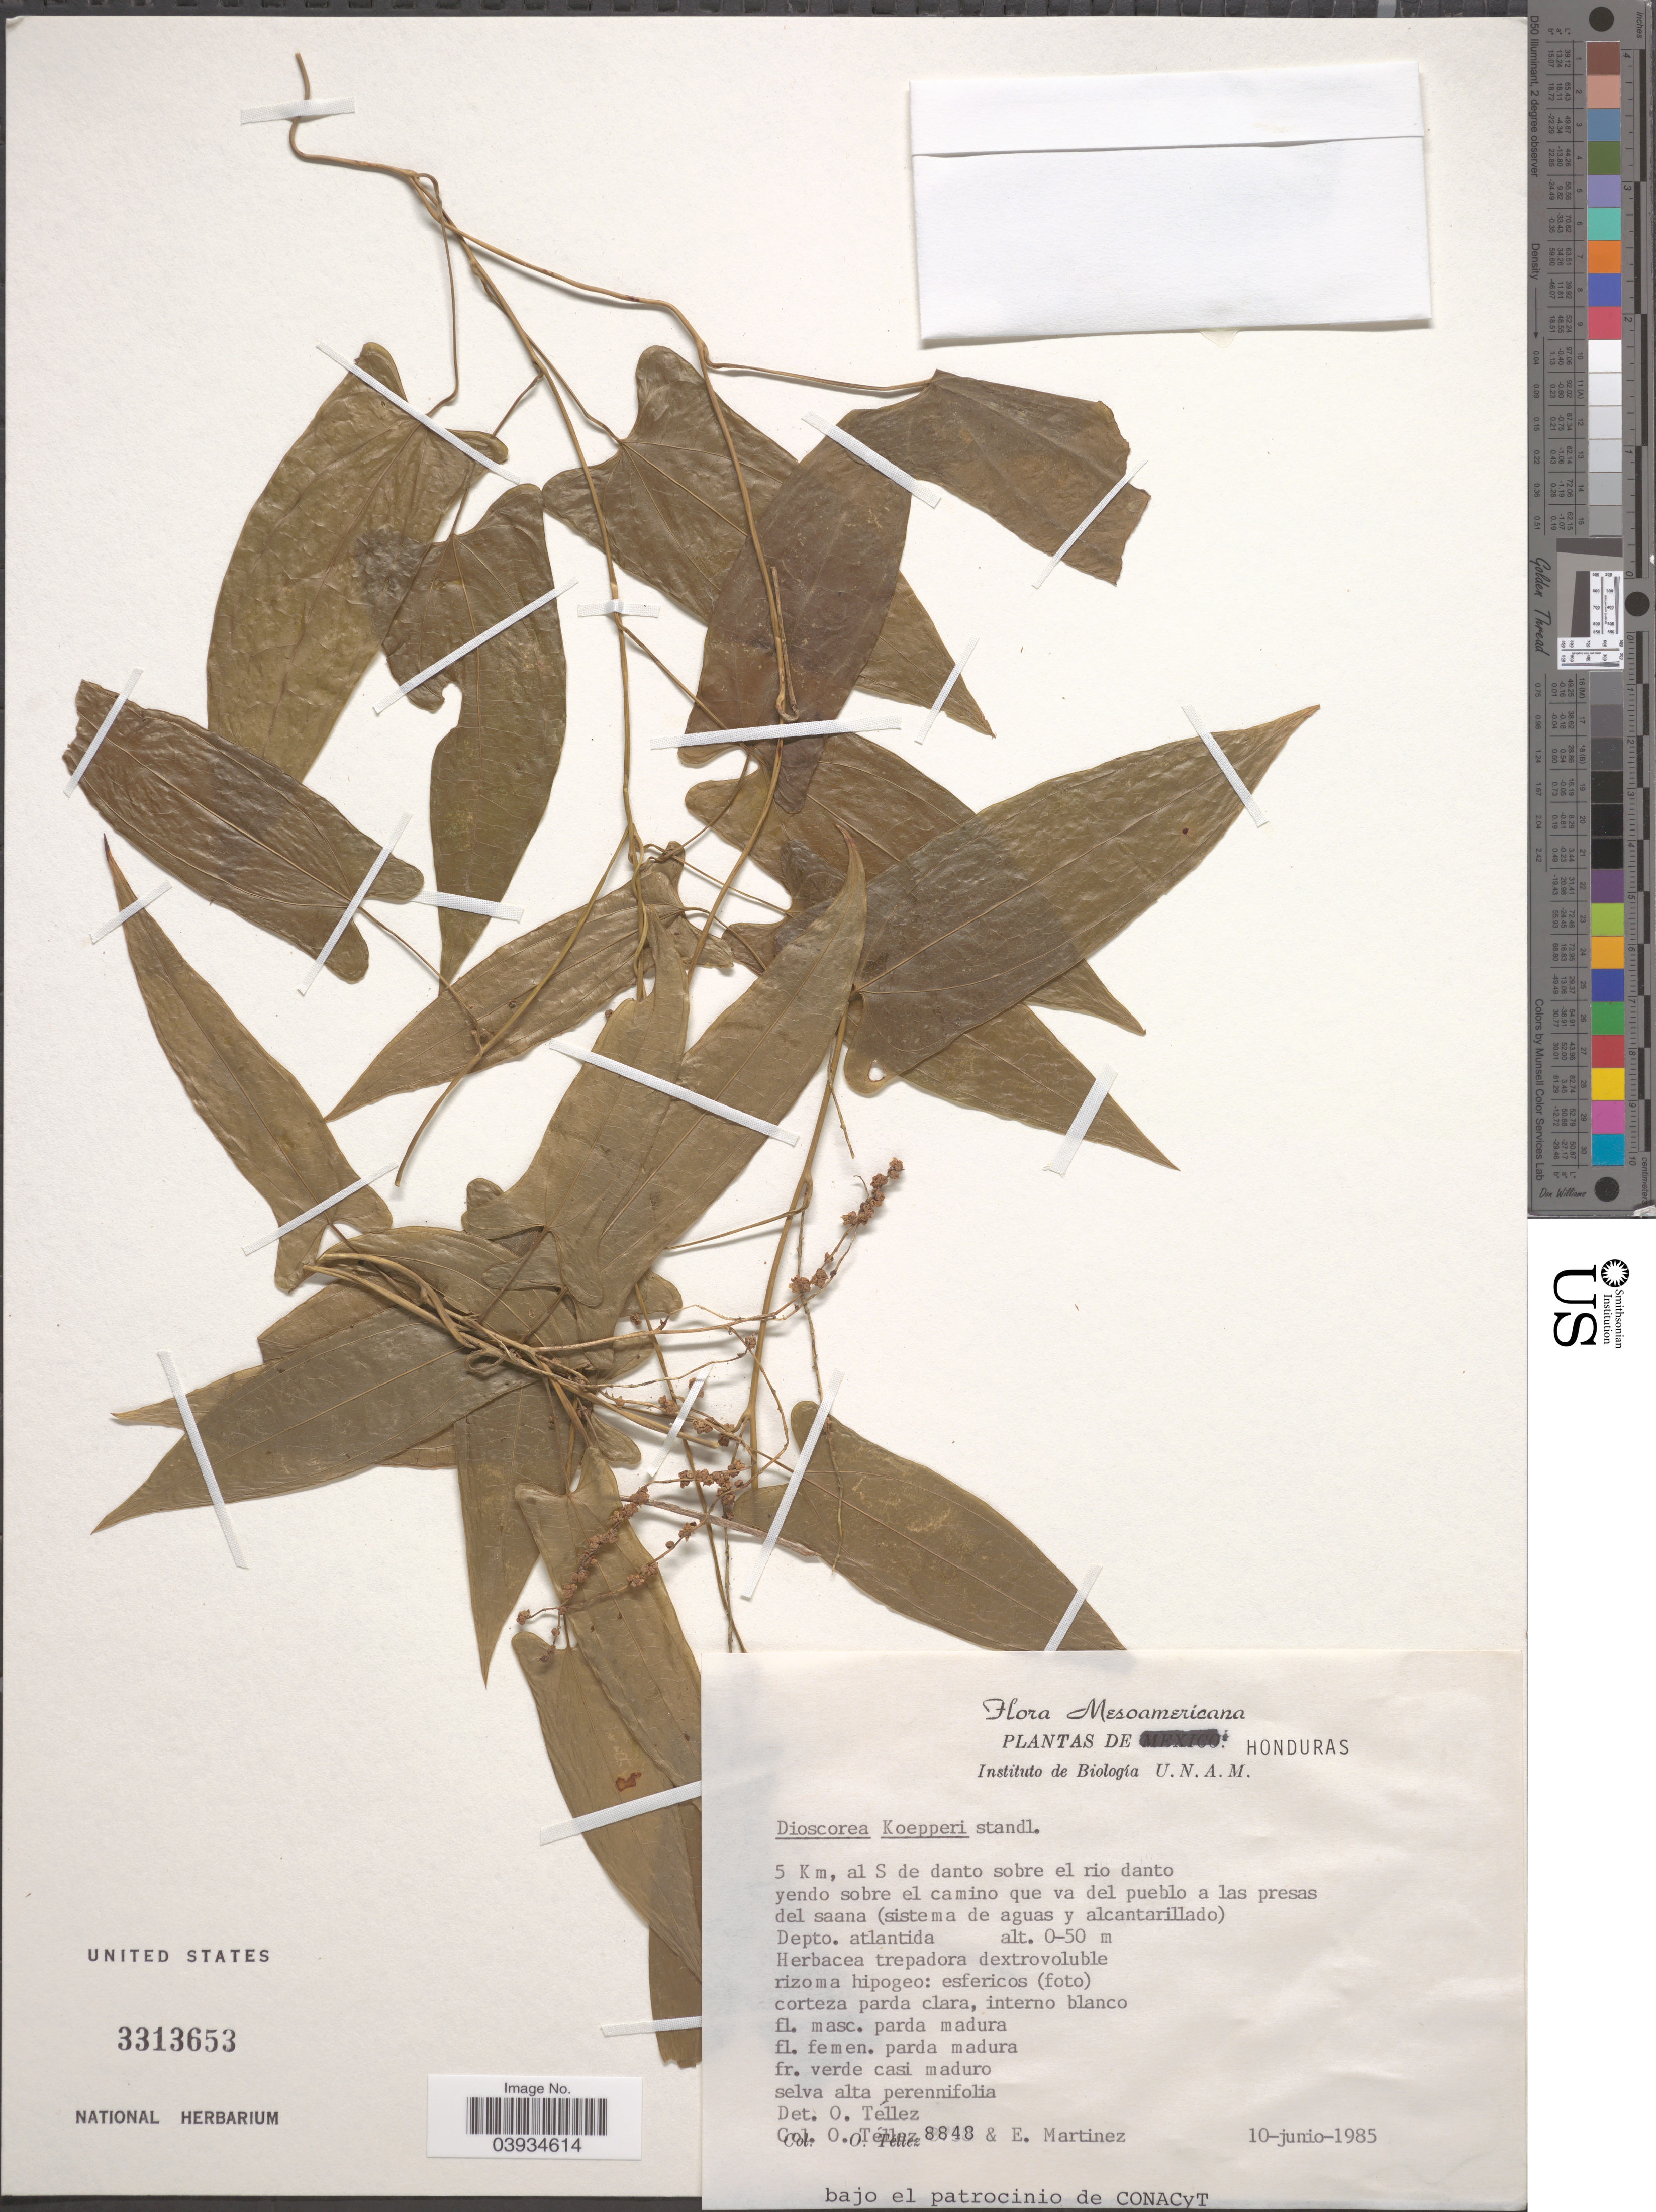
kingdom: Plantae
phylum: Tracheophyta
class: Liliopsida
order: Dioscoreales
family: Dioscoreaceae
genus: Dioscorea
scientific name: Dioscorea koepperi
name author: Standl. in Yunck.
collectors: O. Tellez & E. Martínez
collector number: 8848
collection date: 1985-10-10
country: Honduras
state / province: Atlantida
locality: Mesoamericana. 5 Km, al S de danto sobre el rio danto yendo sobre el camino que va del pueblo a las presas del saana (sistema de aguas y alcantarillado). Dept. Atlantida.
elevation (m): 0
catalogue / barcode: US 3313653